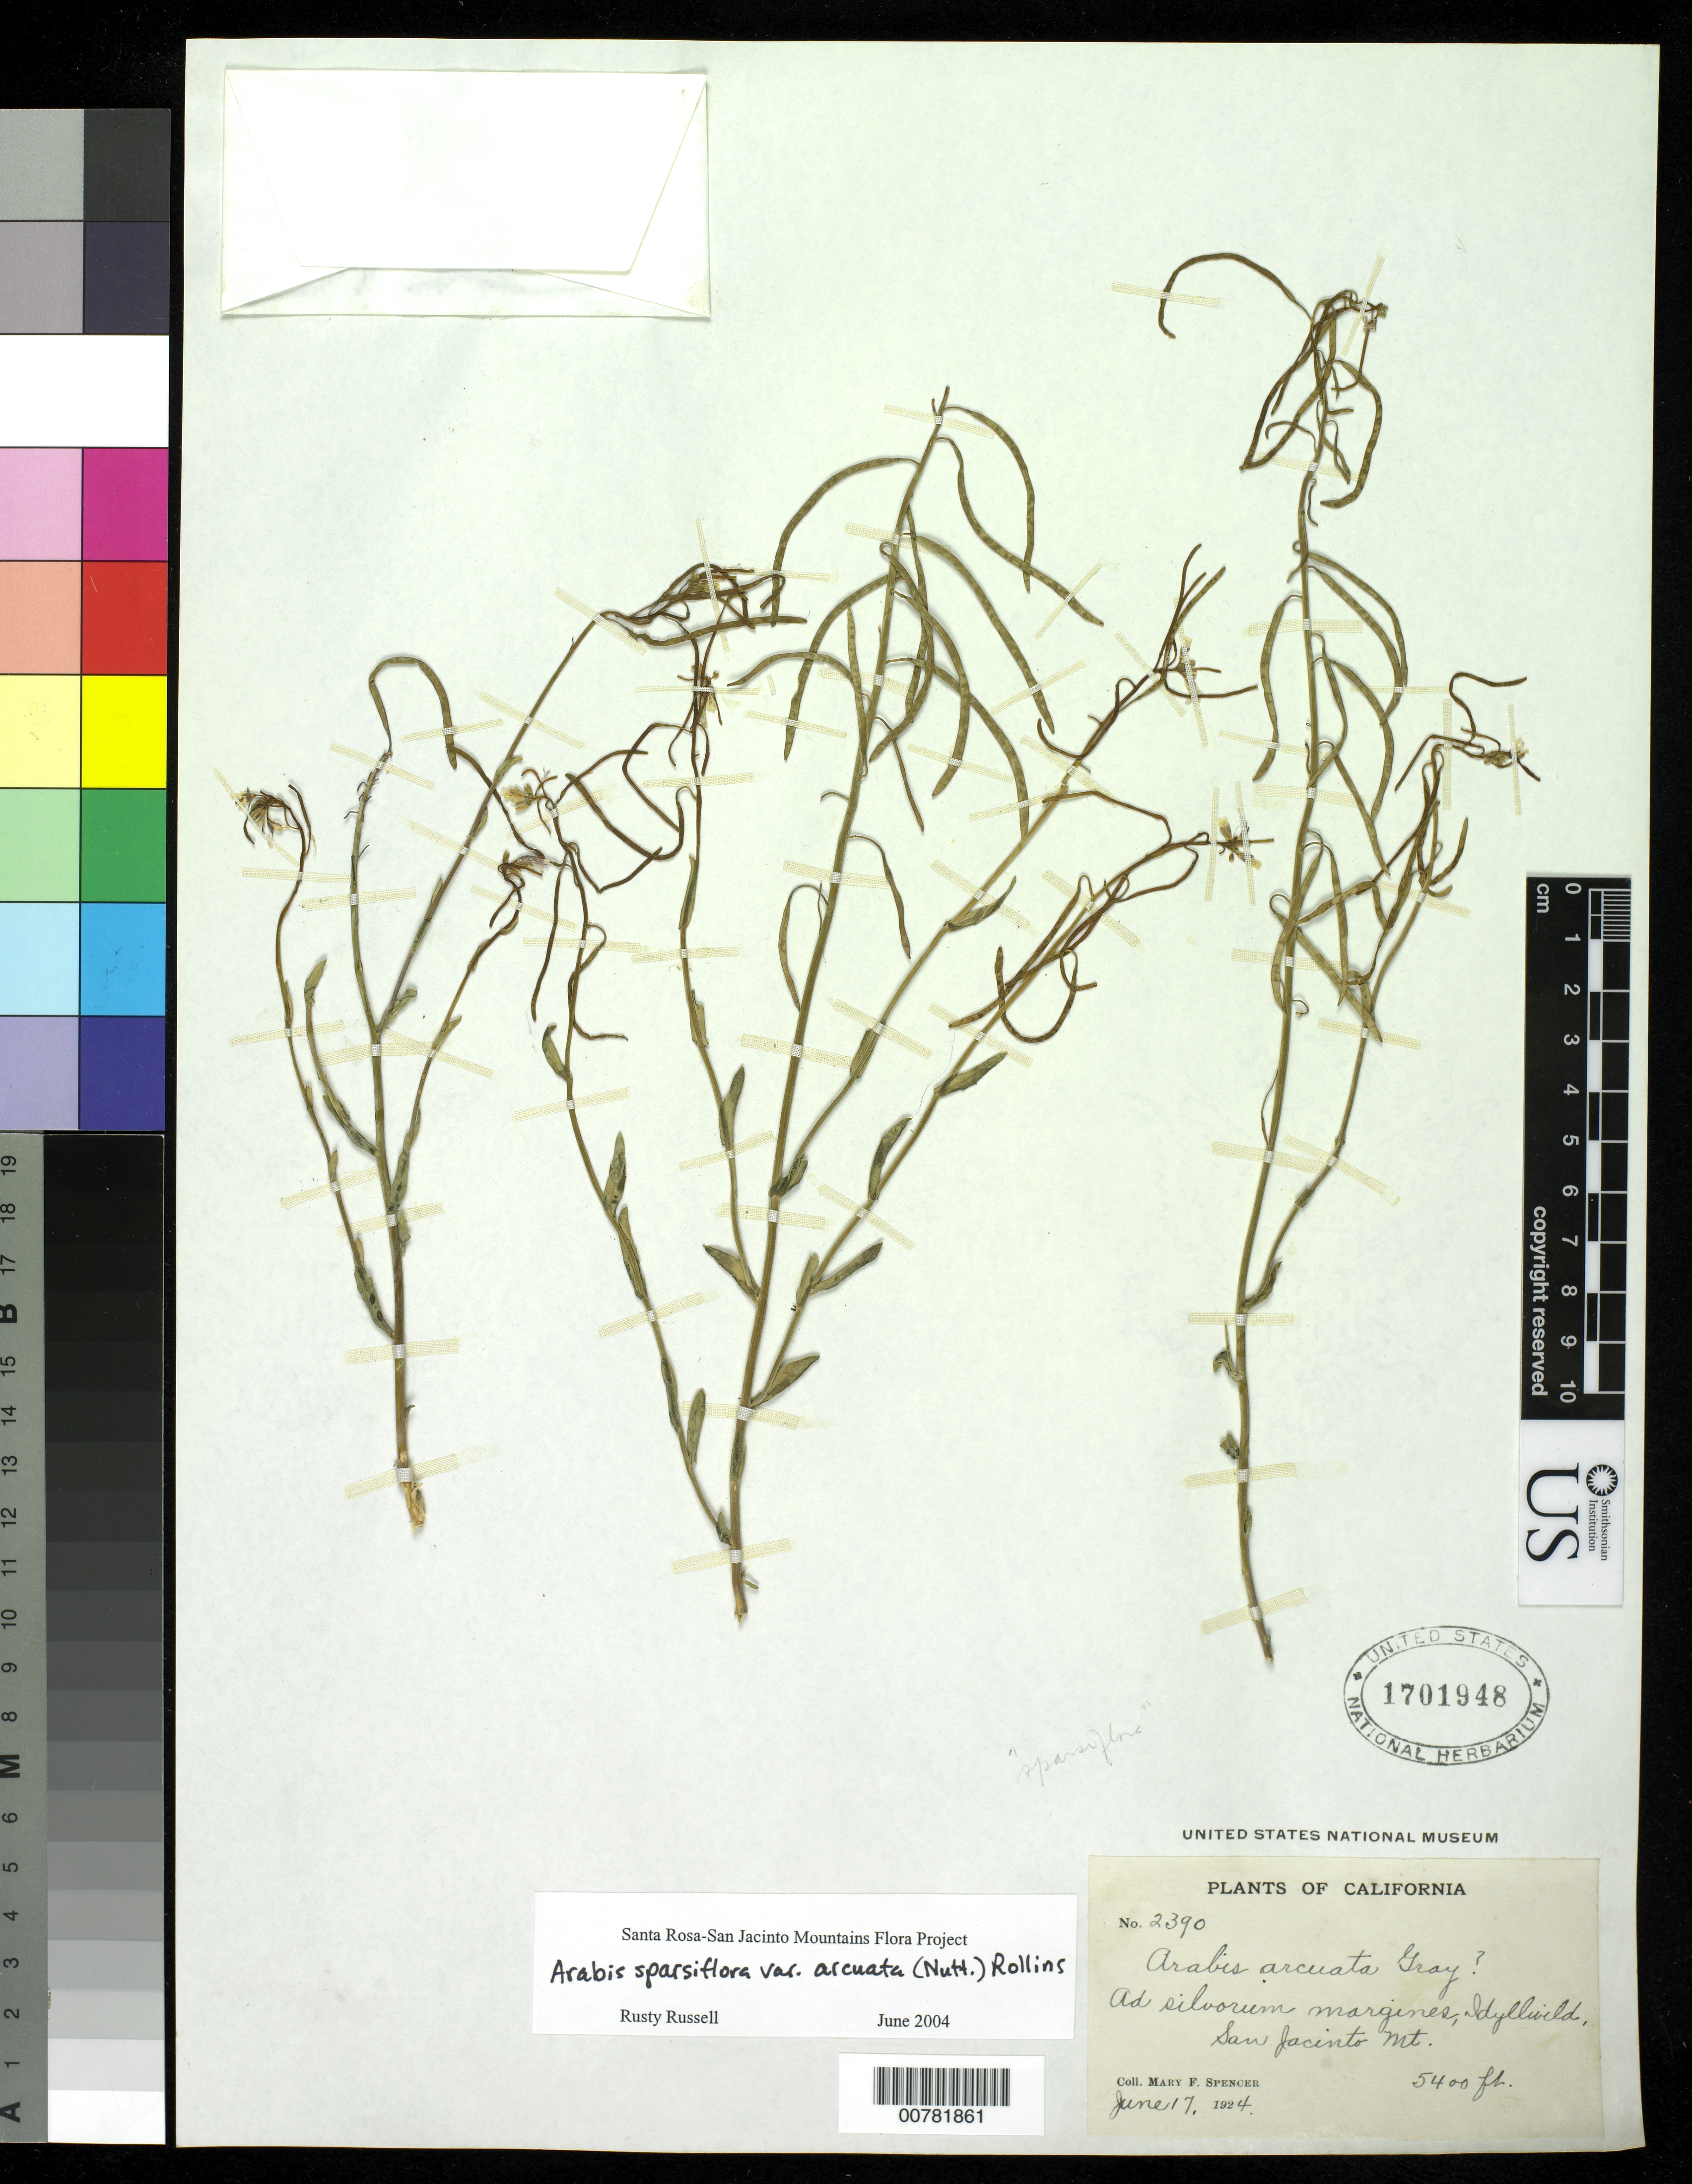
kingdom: Plantae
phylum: Tracheophyta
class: Magnoliopsida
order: Brassicales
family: Brassicaceae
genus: Arabis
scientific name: Arabis sparsiflora var. arcuata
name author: (Nutt.) Rollins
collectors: M. Spencer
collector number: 2390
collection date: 1924-06-17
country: United States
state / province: California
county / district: Riverside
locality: San Jacinto Mt.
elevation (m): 1646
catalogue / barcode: US 1701948